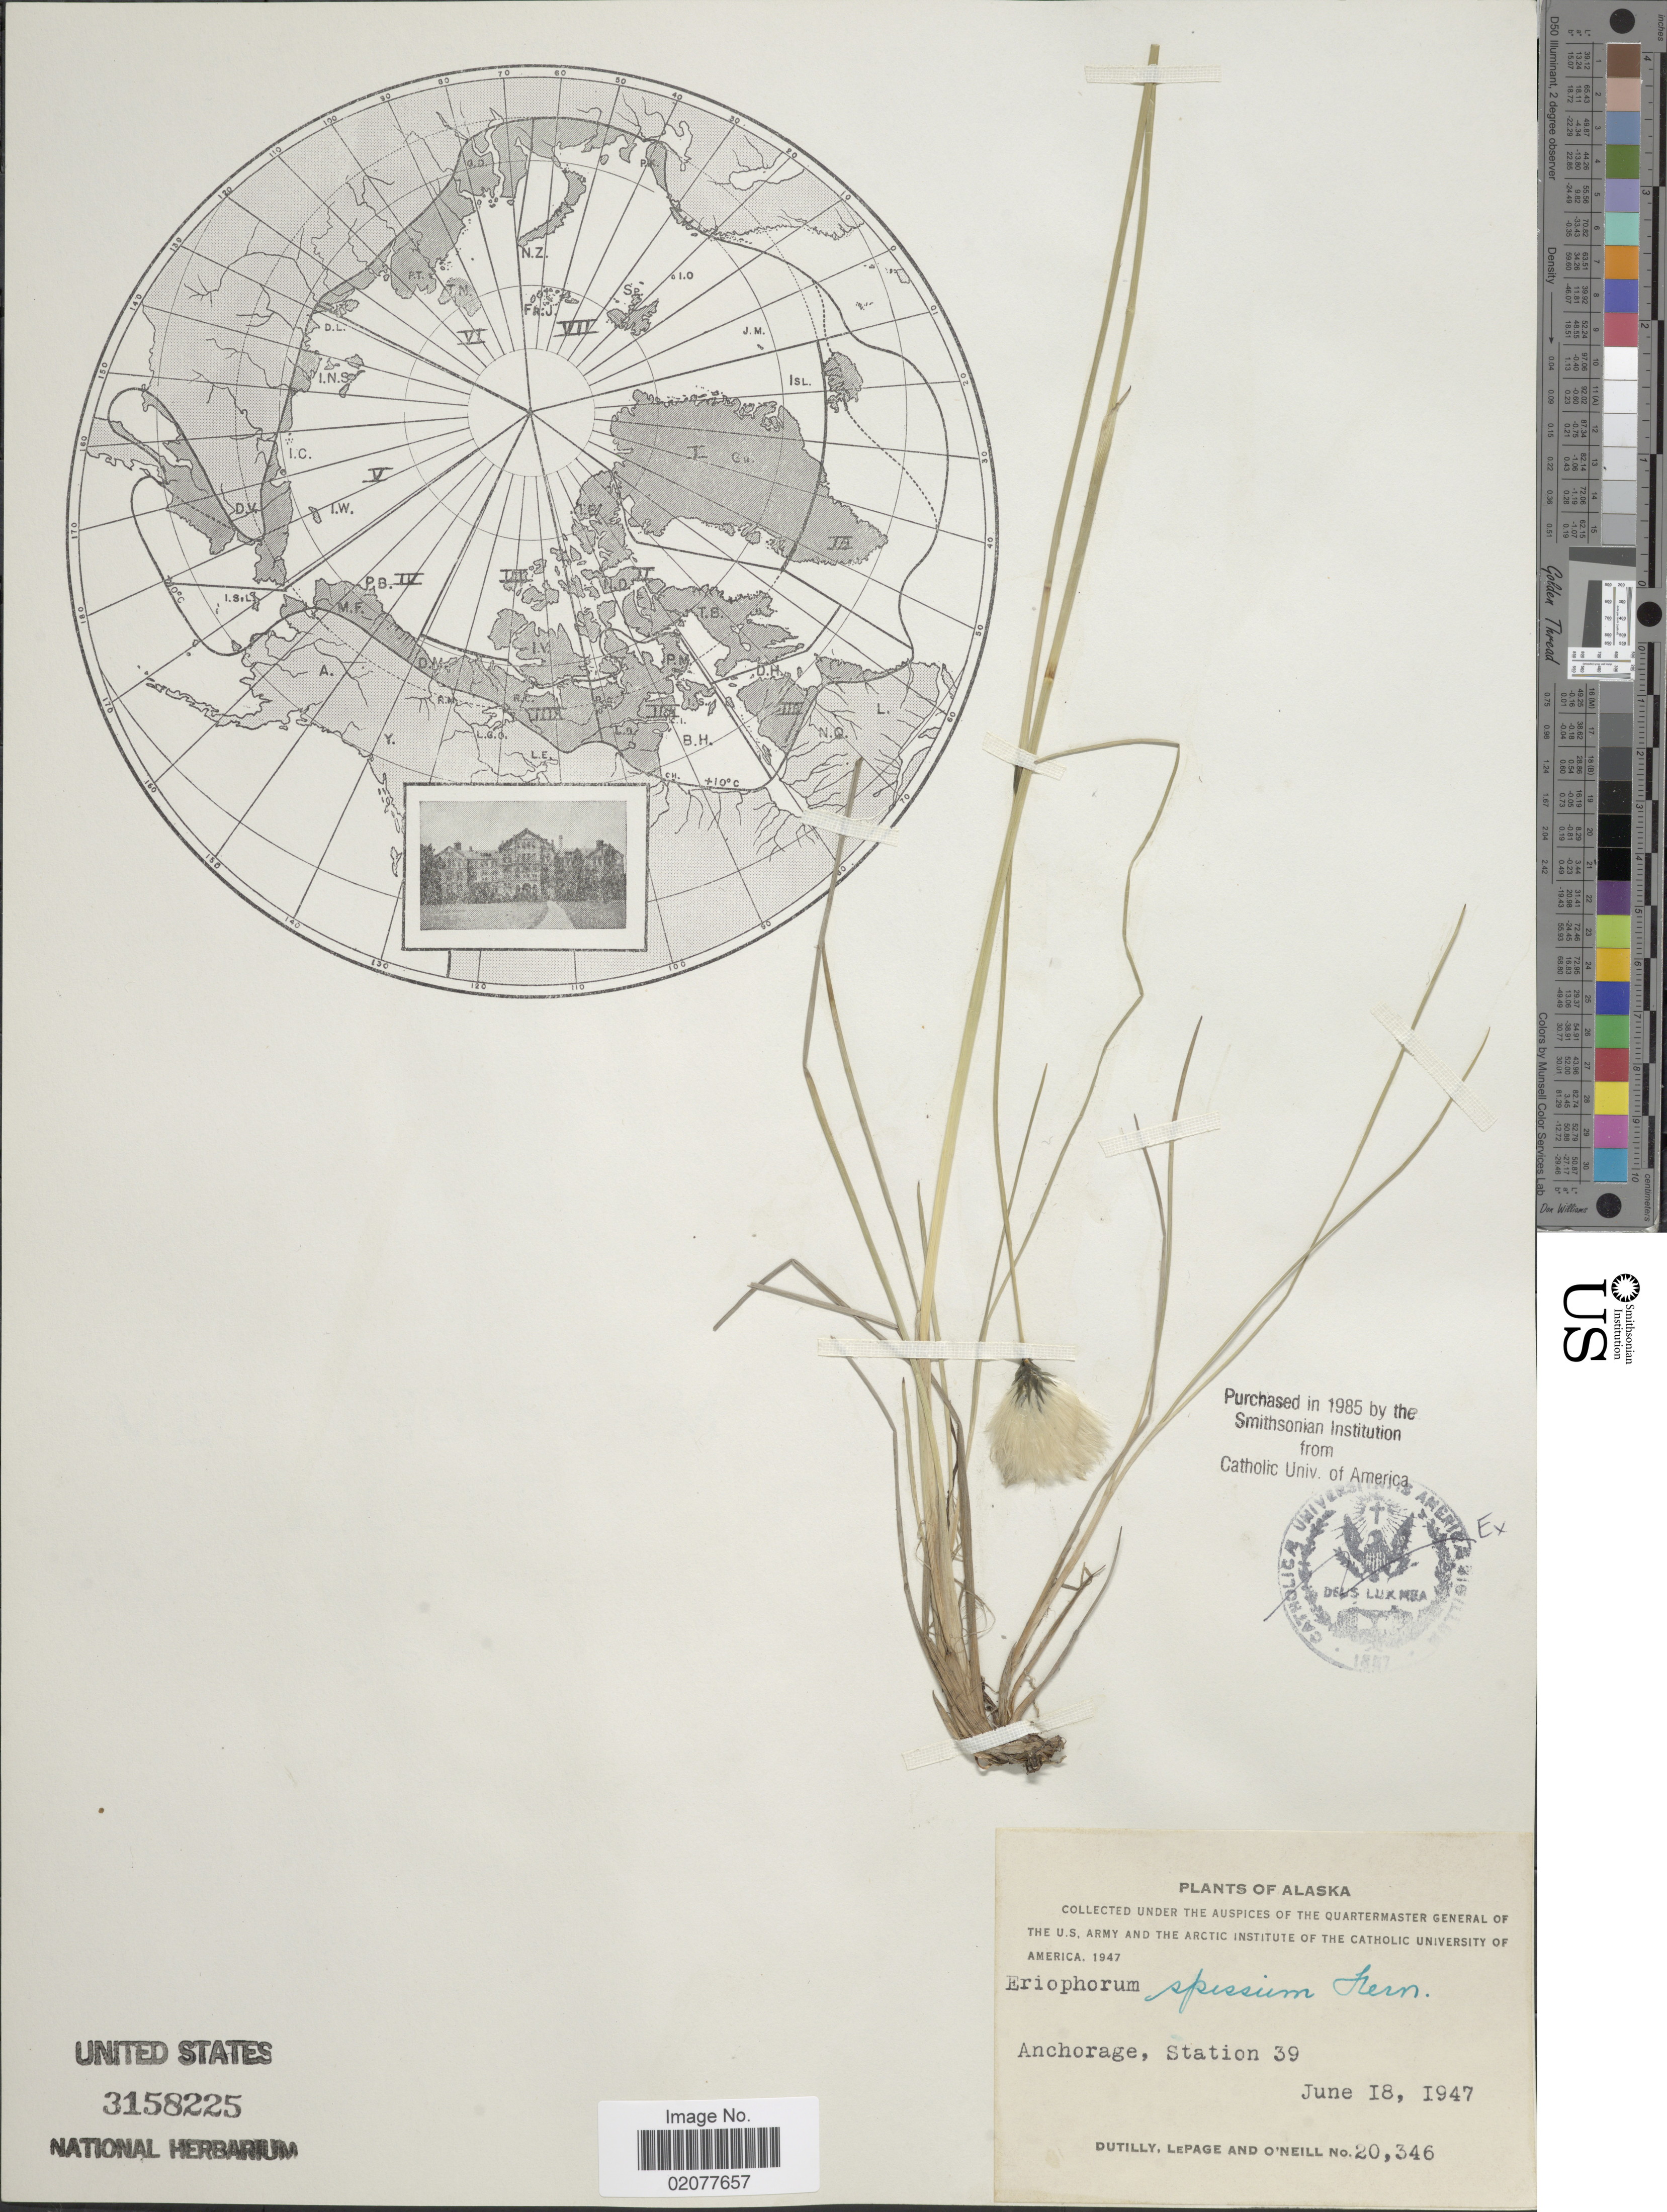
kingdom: Plantae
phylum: Tracheophyta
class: Liliopsida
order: Poales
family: Cyperaceae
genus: Eriophorum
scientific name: Eriophorum spissum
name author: Fernald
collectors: -. Dutilly, -. LePage & O' Neill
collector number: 20346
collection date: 1947-06-18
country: United States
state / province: Alaska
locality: Alaska, Anchorage, Station 39.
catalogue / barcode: US 3158225